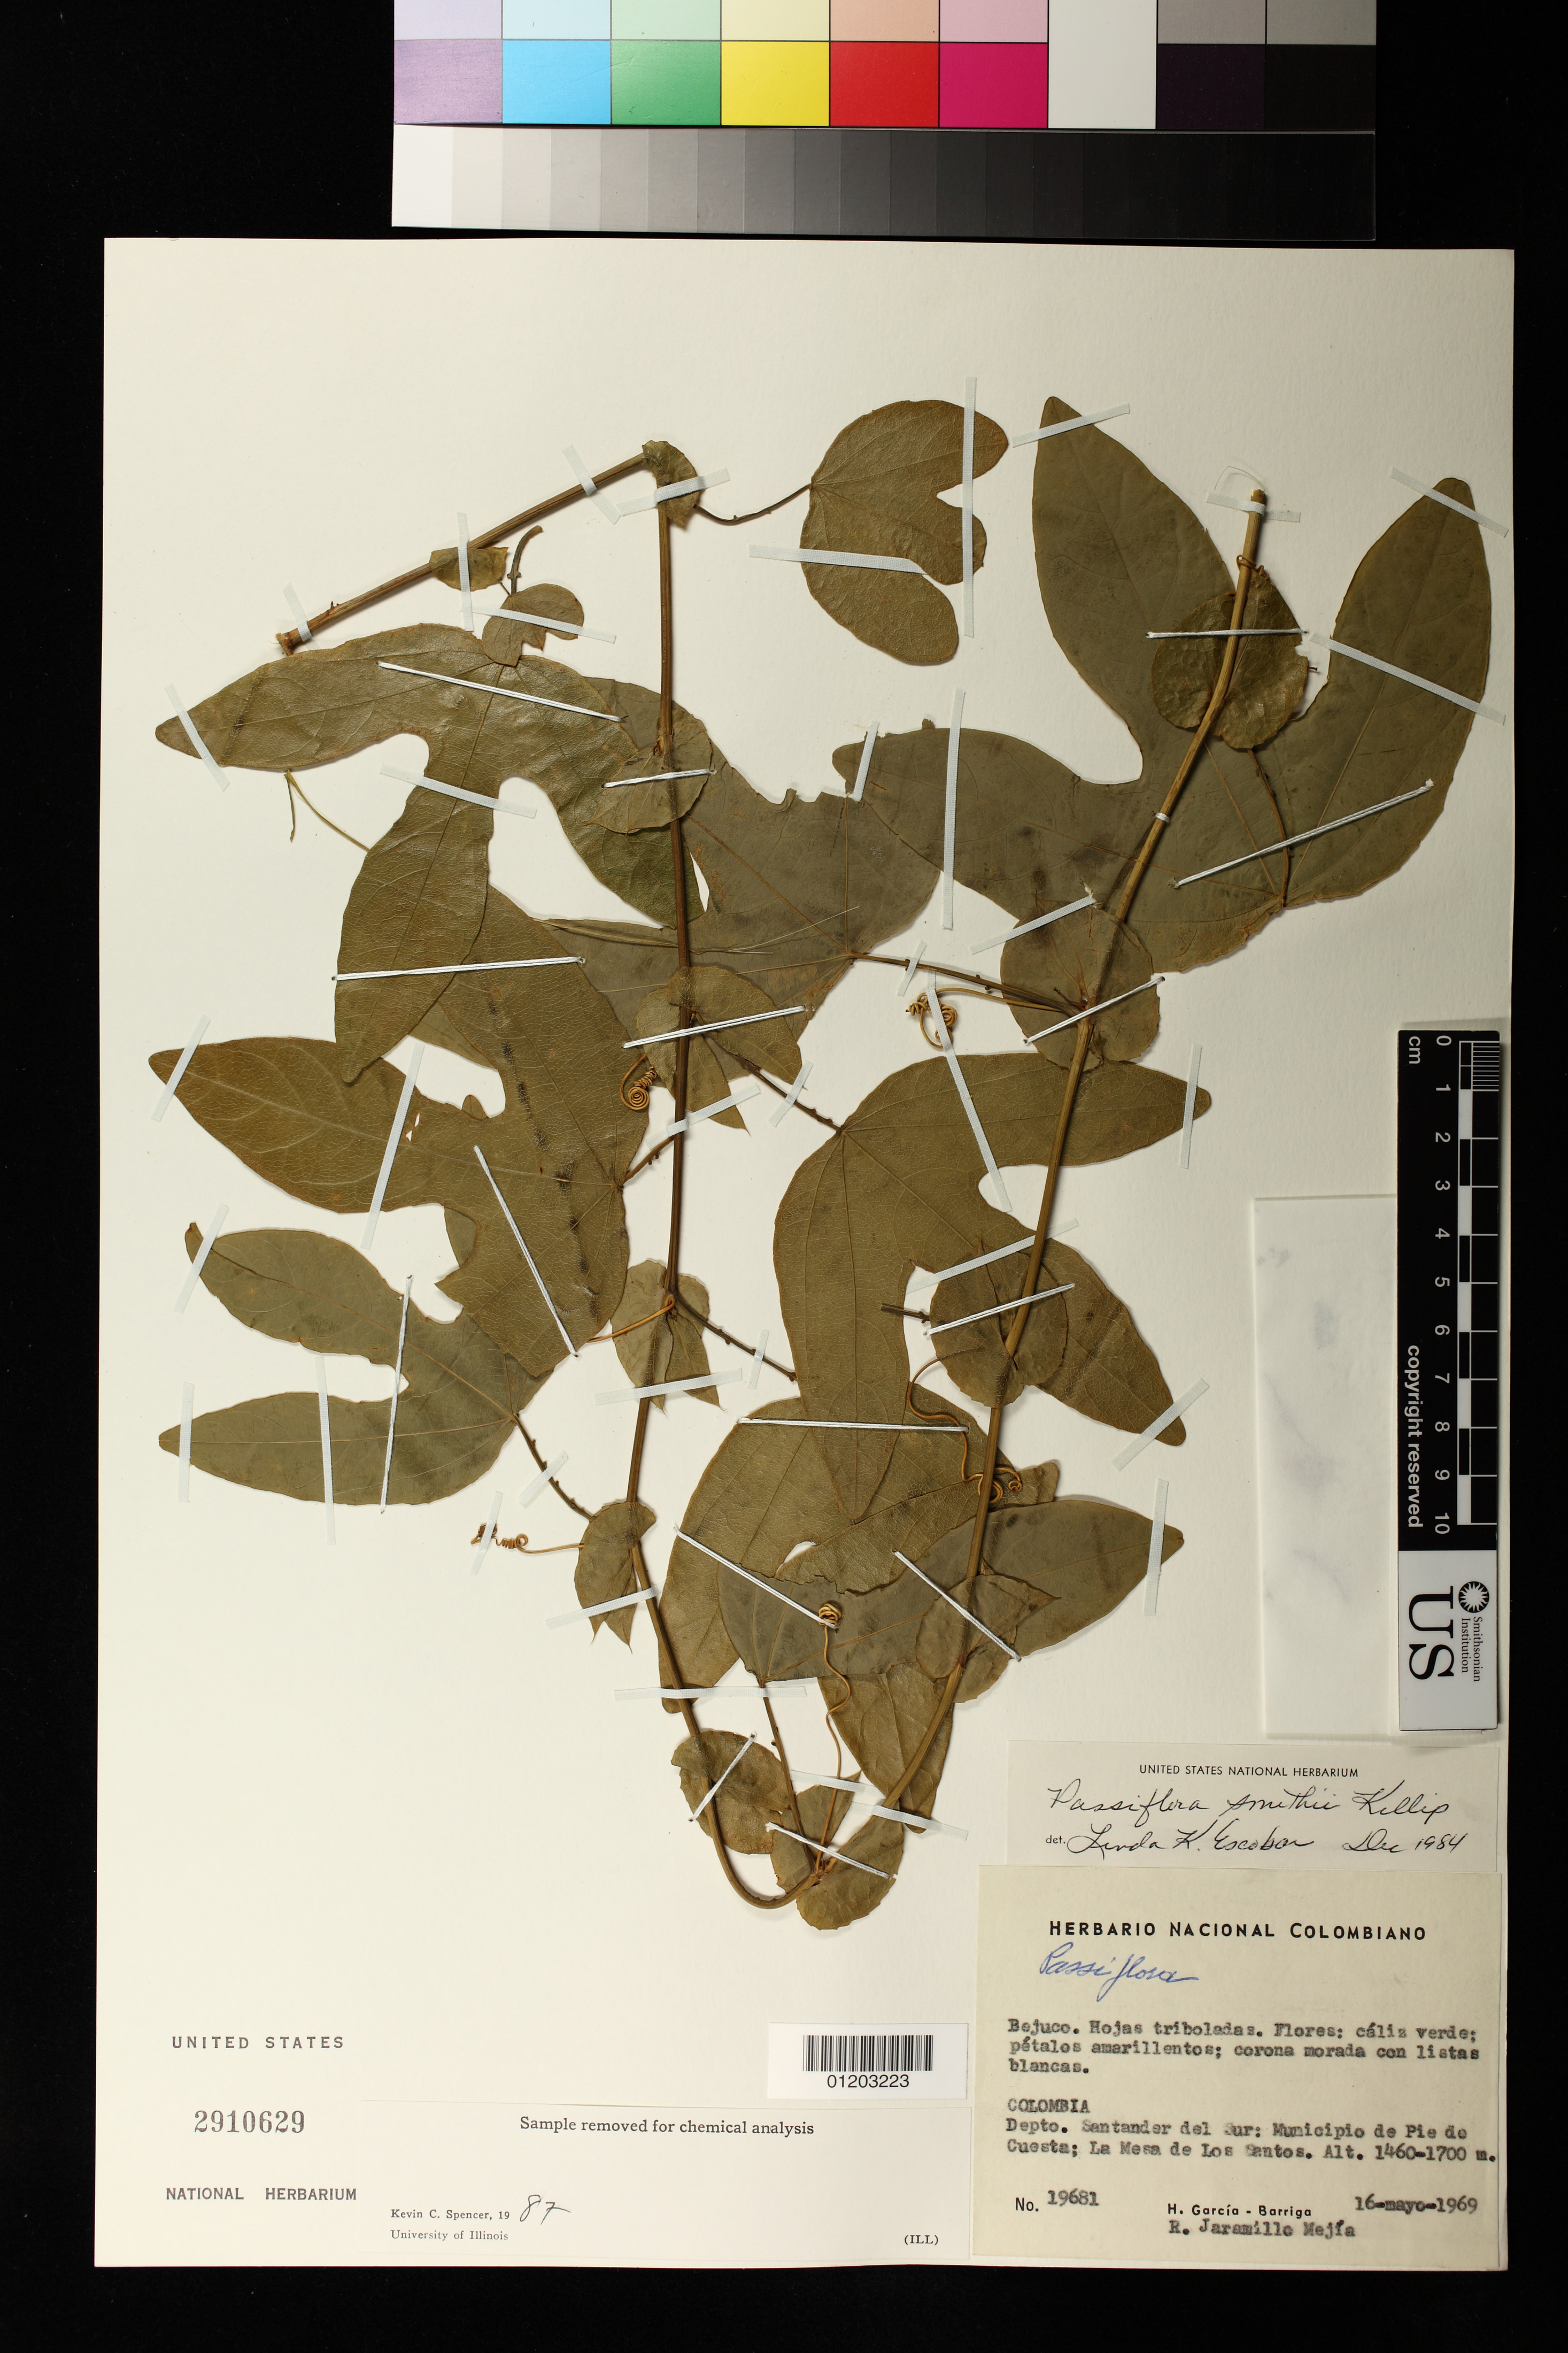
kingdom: Plantae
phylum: Tracheophyta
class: Magnoliopsida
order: Malpighiales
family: Passifloraceae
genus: Passiflora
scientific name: Passiflora smithii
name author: Killip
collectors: H. García Barriga & R. Jaramillo M.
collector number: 19681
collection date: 1969-05-16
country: Colombia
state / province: Santander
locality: Santander del Sur: Municipio de Pie de Cuesta; La Mesa de Los Santos.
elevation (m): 1460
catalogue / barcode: US 2910629